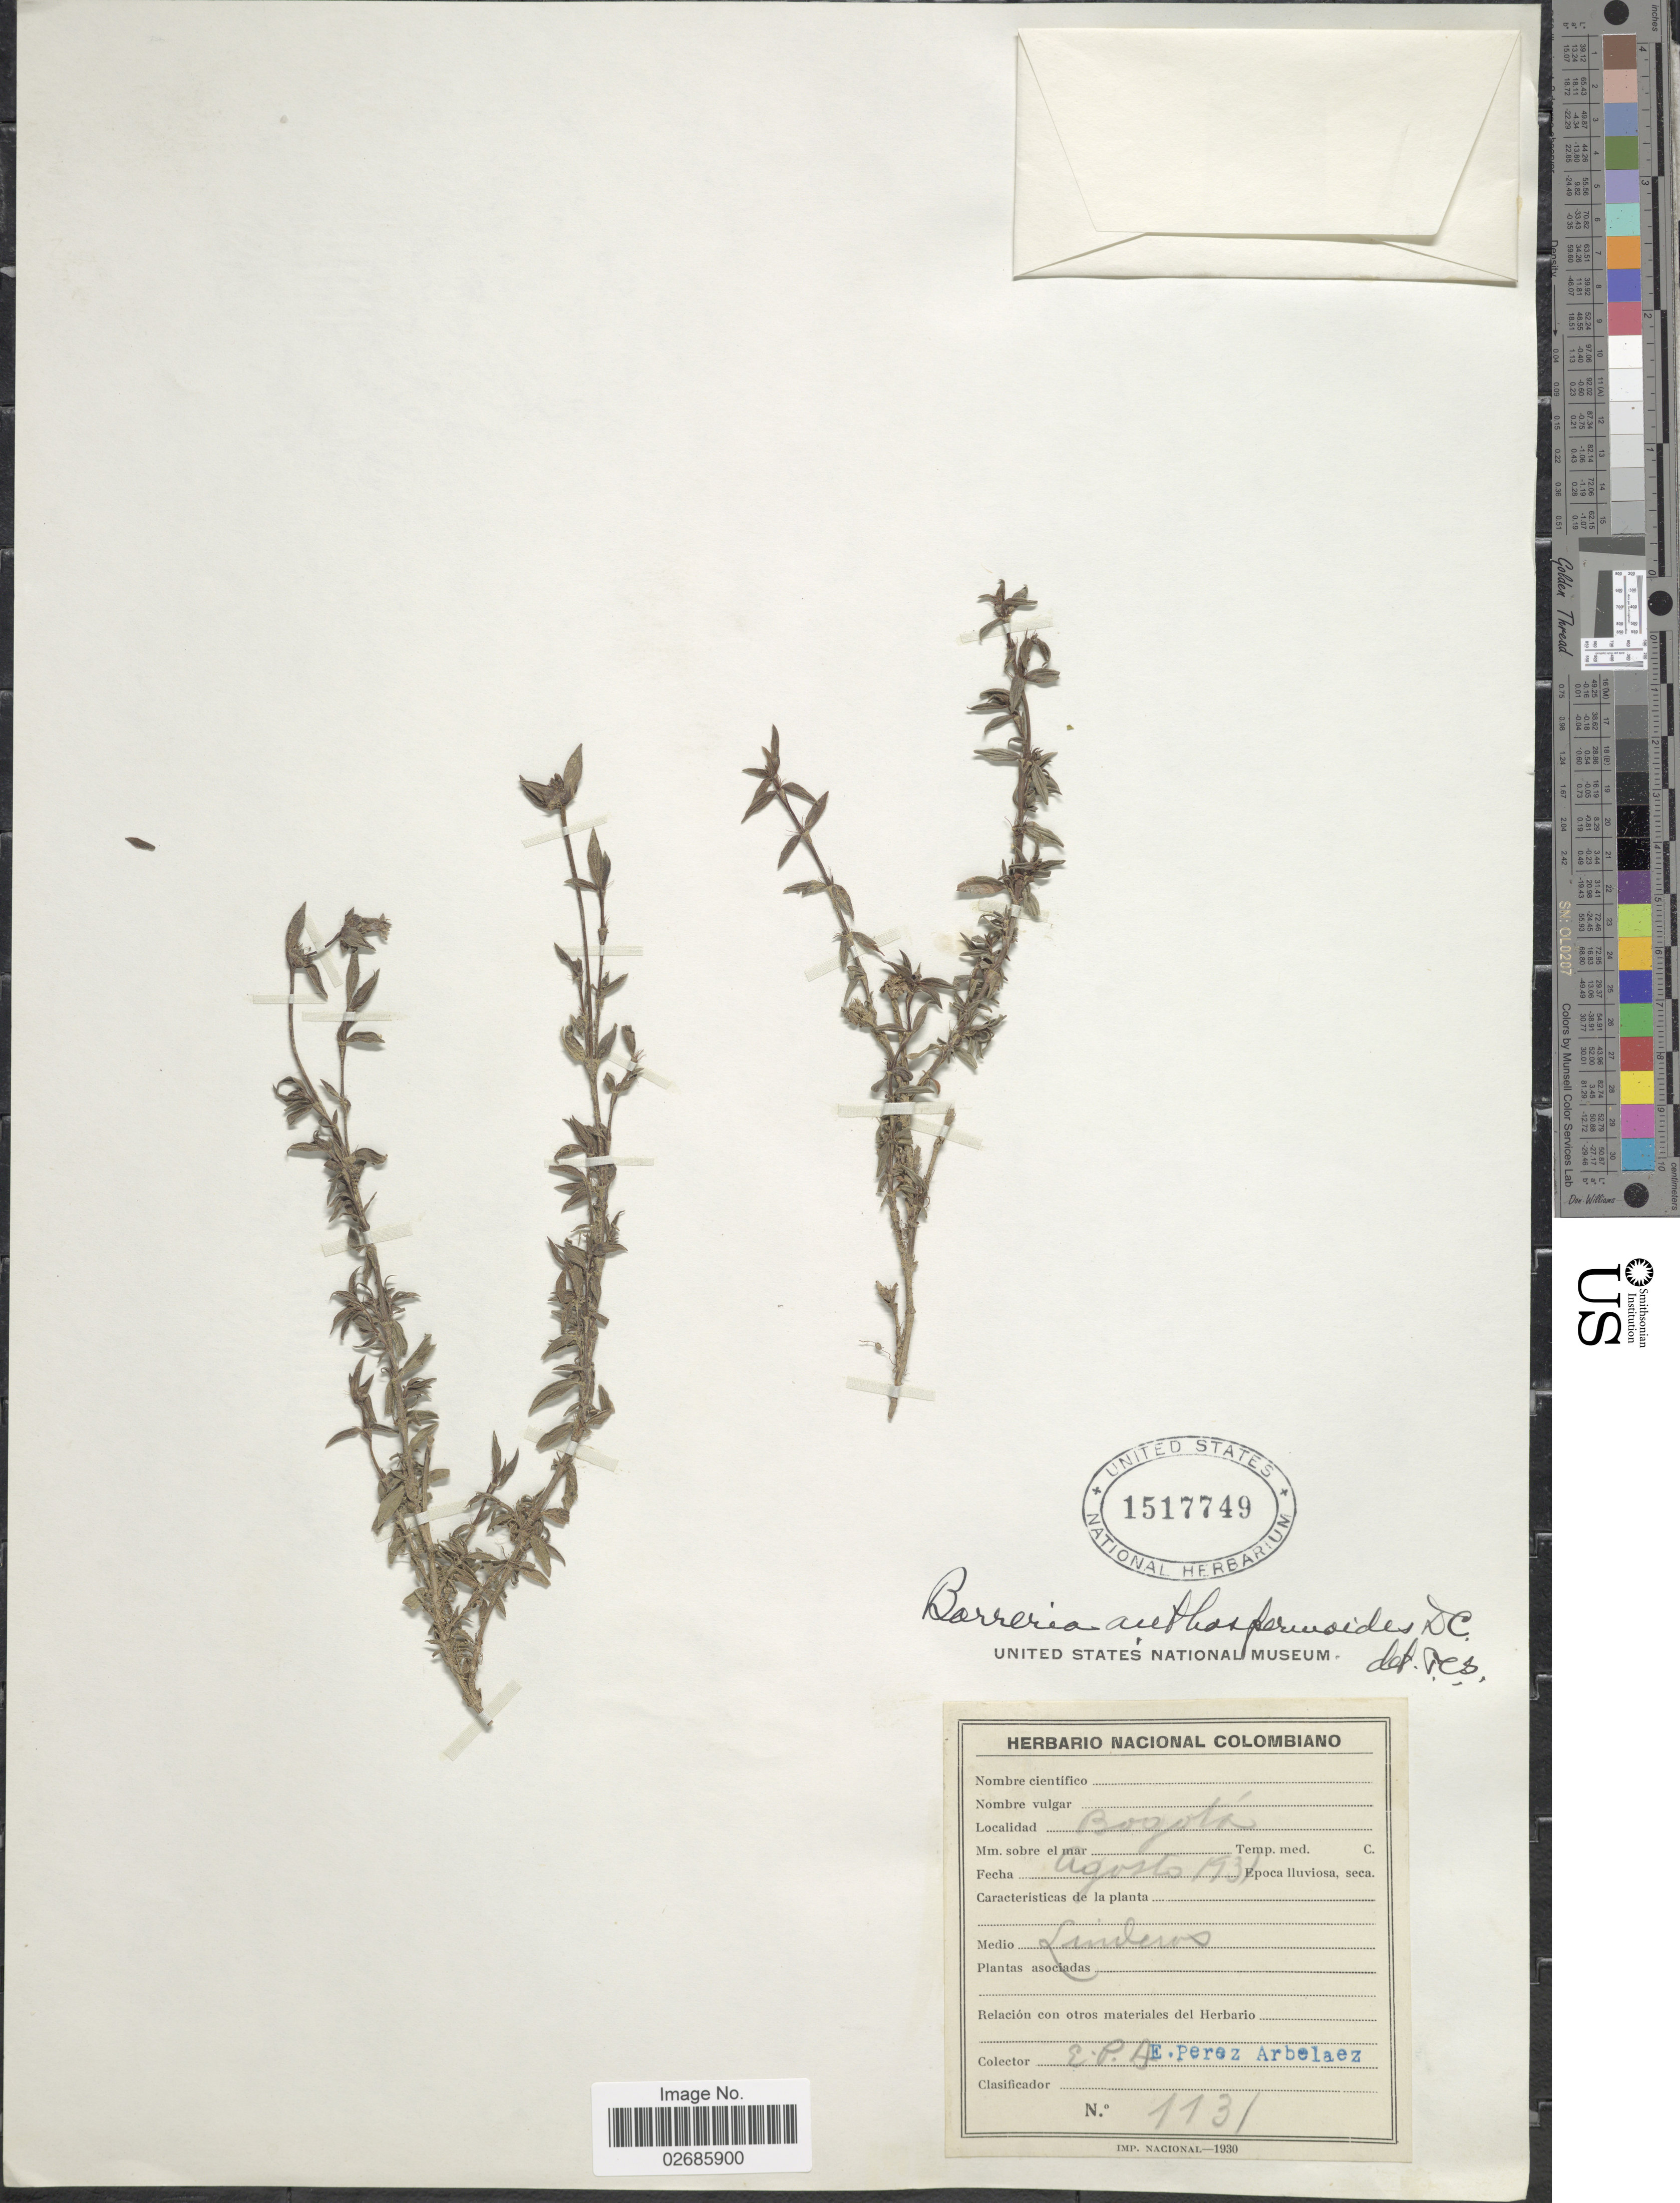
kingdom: Plantae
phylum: Tracheophyta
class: Magnoliopsida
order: Gentianales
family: Rubiaceae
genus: Borreria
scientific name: Borreria anthospermoides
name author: DC.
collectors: E. Pérez Arbeláez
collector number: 1131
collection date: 1931-08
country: Colombia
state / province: Bogota D.C.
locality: Bogotá.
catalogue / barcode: US 1517749